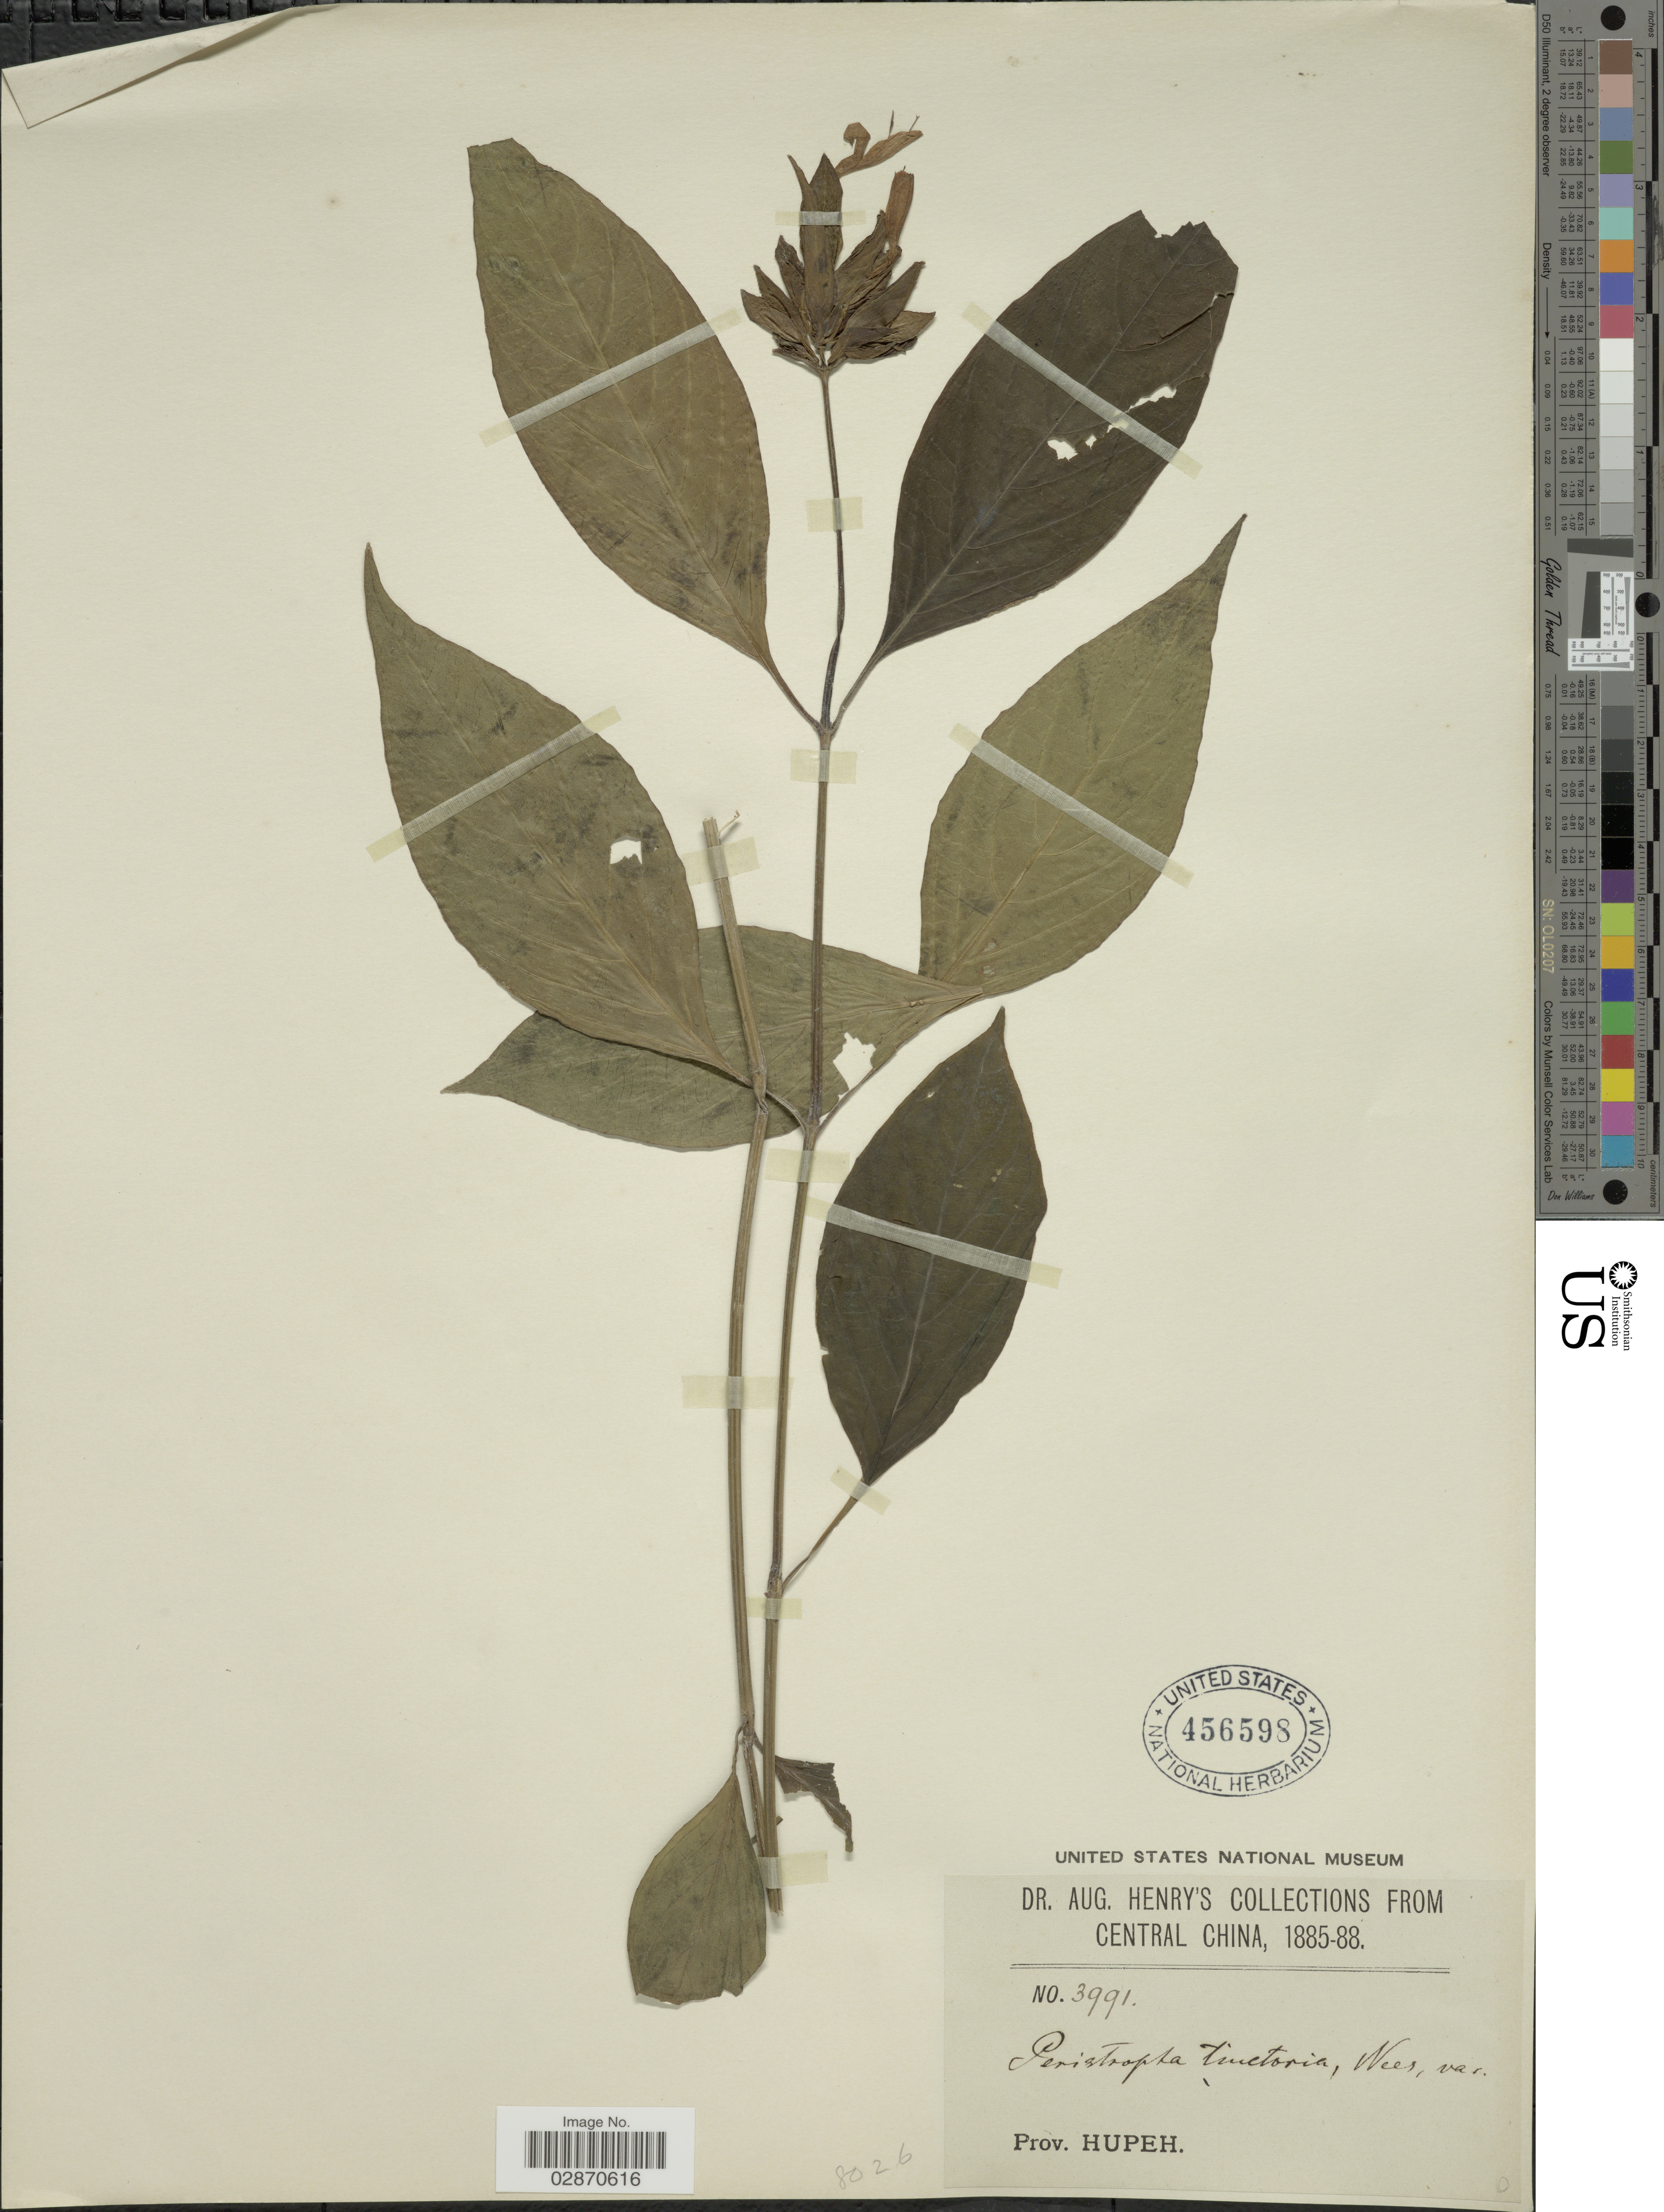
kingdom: Plantae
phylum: Tracheophyta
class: Magnoliopsida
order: Lamiales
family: Acanthaceae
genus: Peristrophe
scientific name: Peristrophe tinctoria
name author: (Roxb.) Nees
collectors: A. Henry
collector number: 3991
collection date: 1885/1888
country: China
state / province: Hubei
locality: Central China. Prov. Hupeh.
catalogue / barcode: US 456598